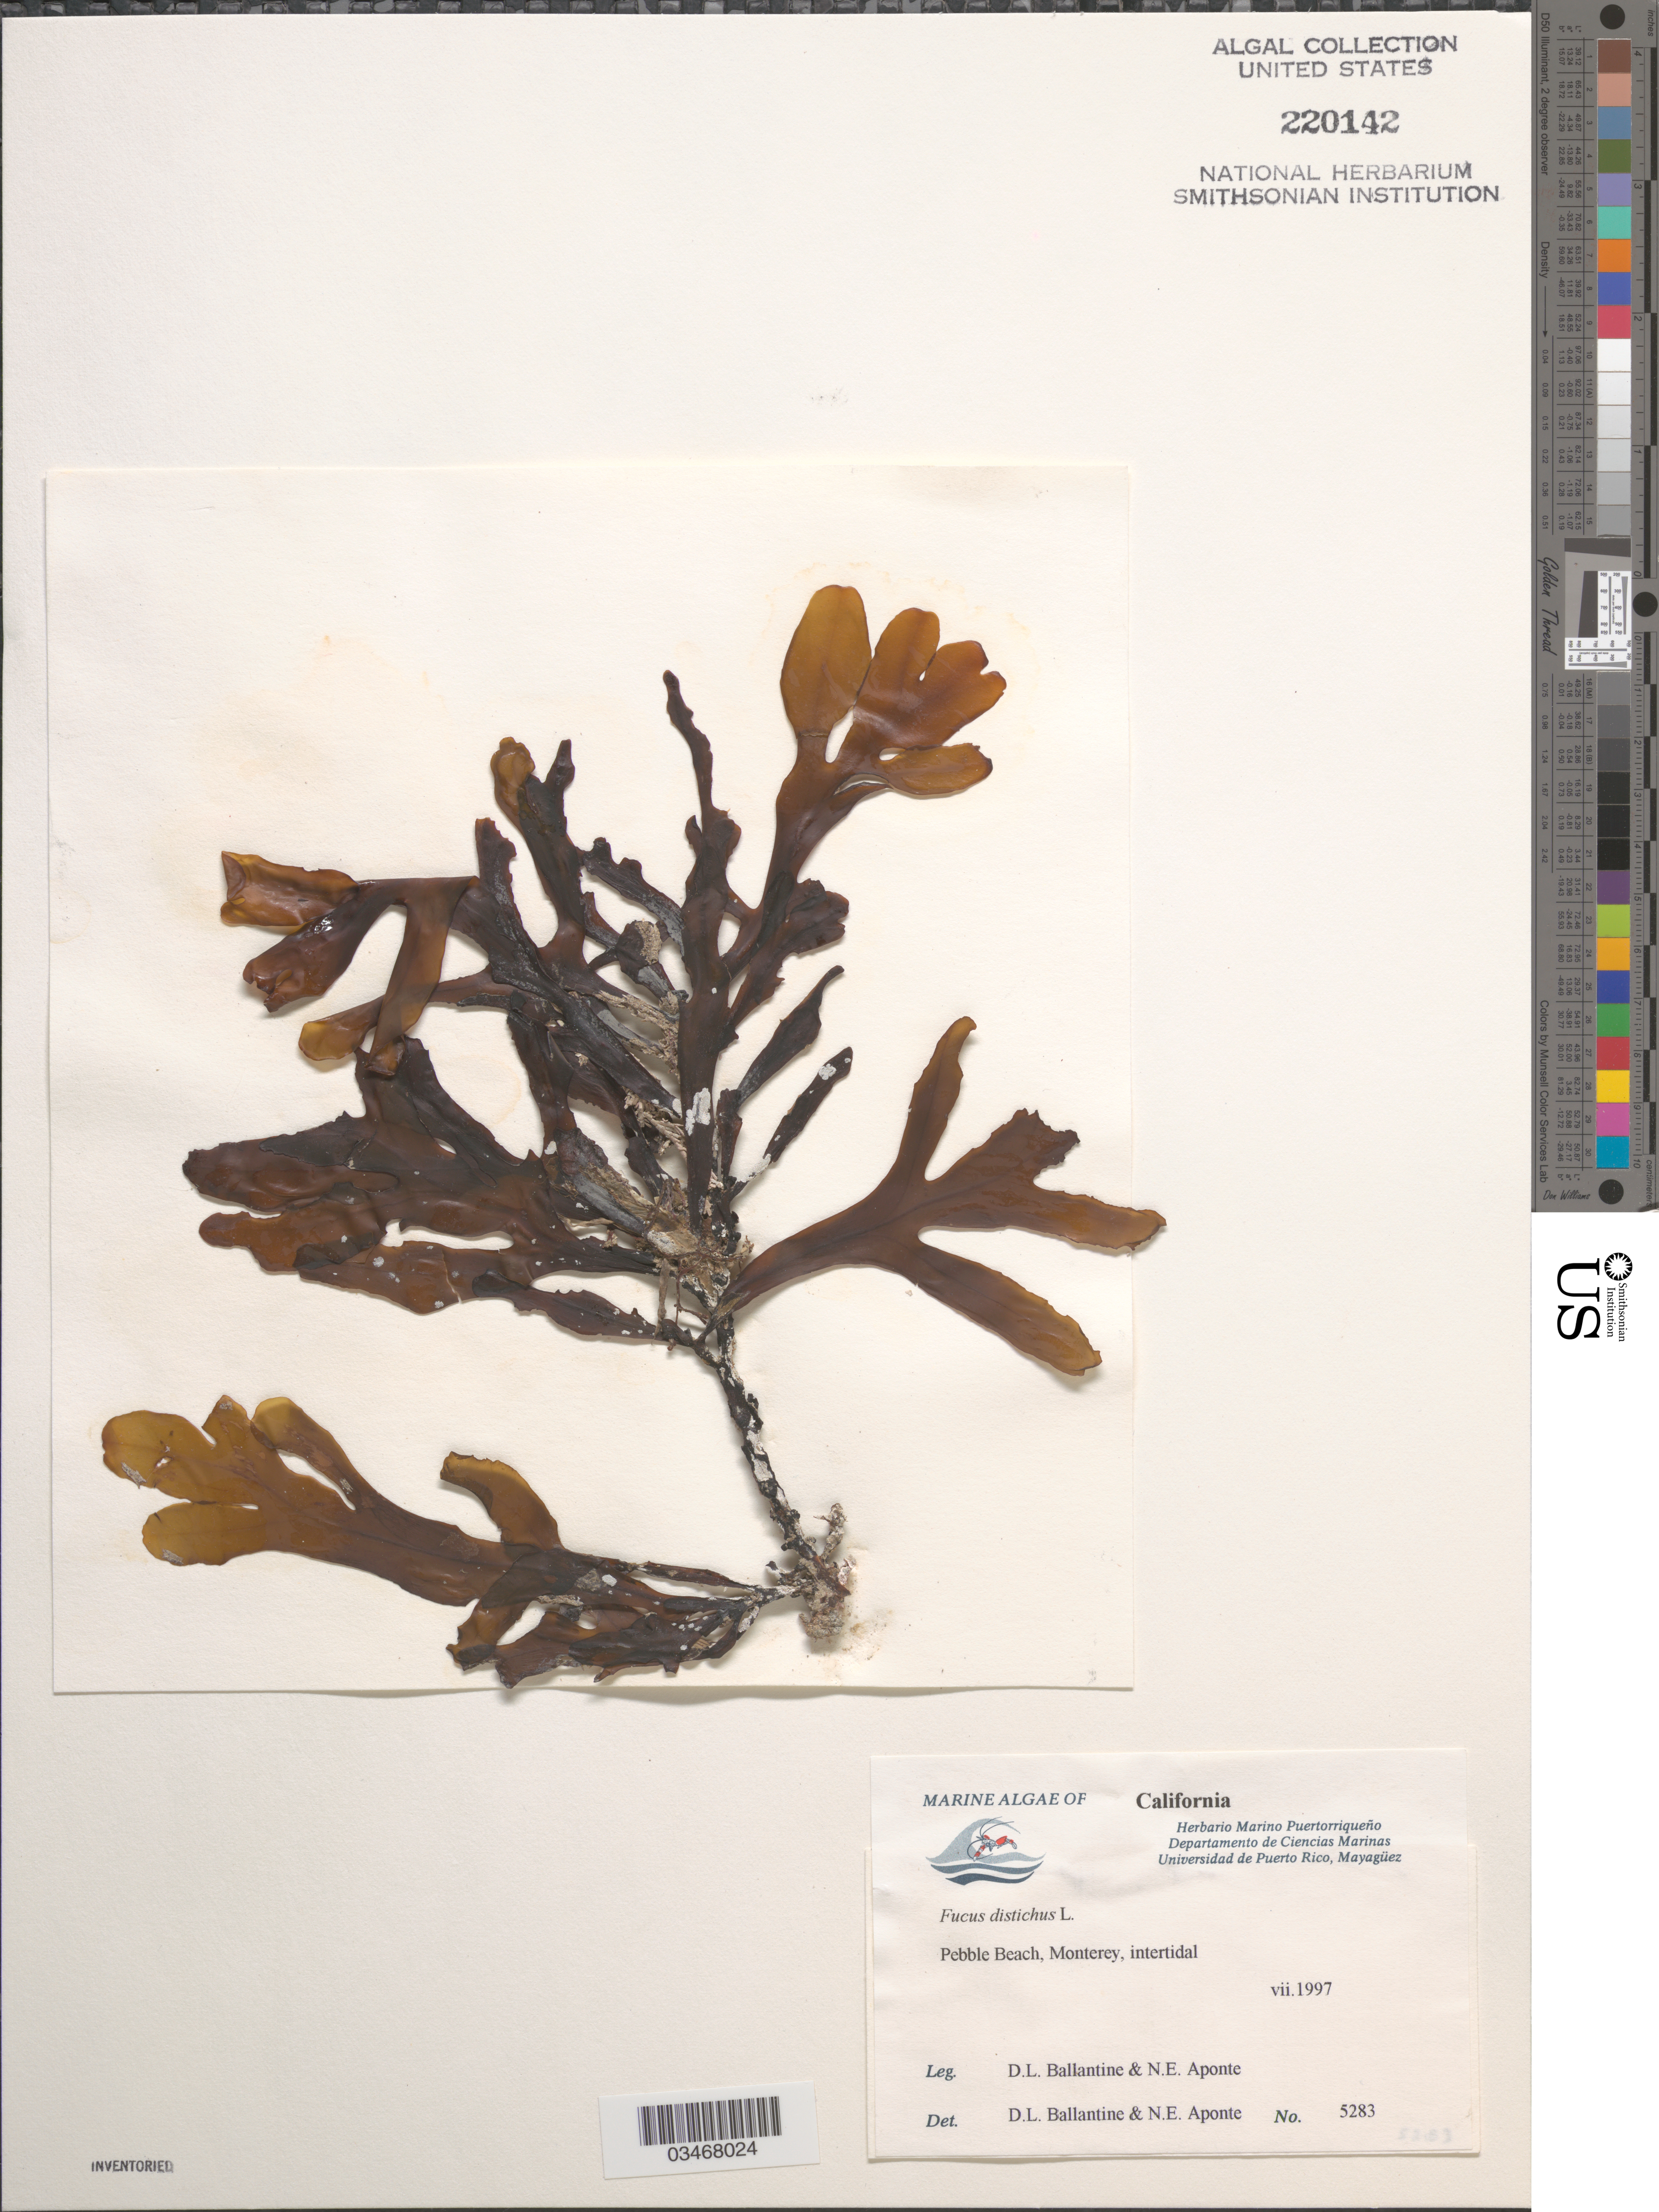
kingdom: Chromista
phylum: Ochrophyta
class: Phaeophyceae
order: Fucales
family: Fucaceae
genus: Fucus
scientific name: Fucus distichus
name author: L.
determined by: Ballantine, D. L.; Aponte, N. E.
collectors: D.L. Ballantine & N. E. Aponte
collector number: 5283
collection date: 1987-07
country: United States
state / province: California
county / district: Monterey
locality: Pebble Beach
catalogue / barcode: US 220142